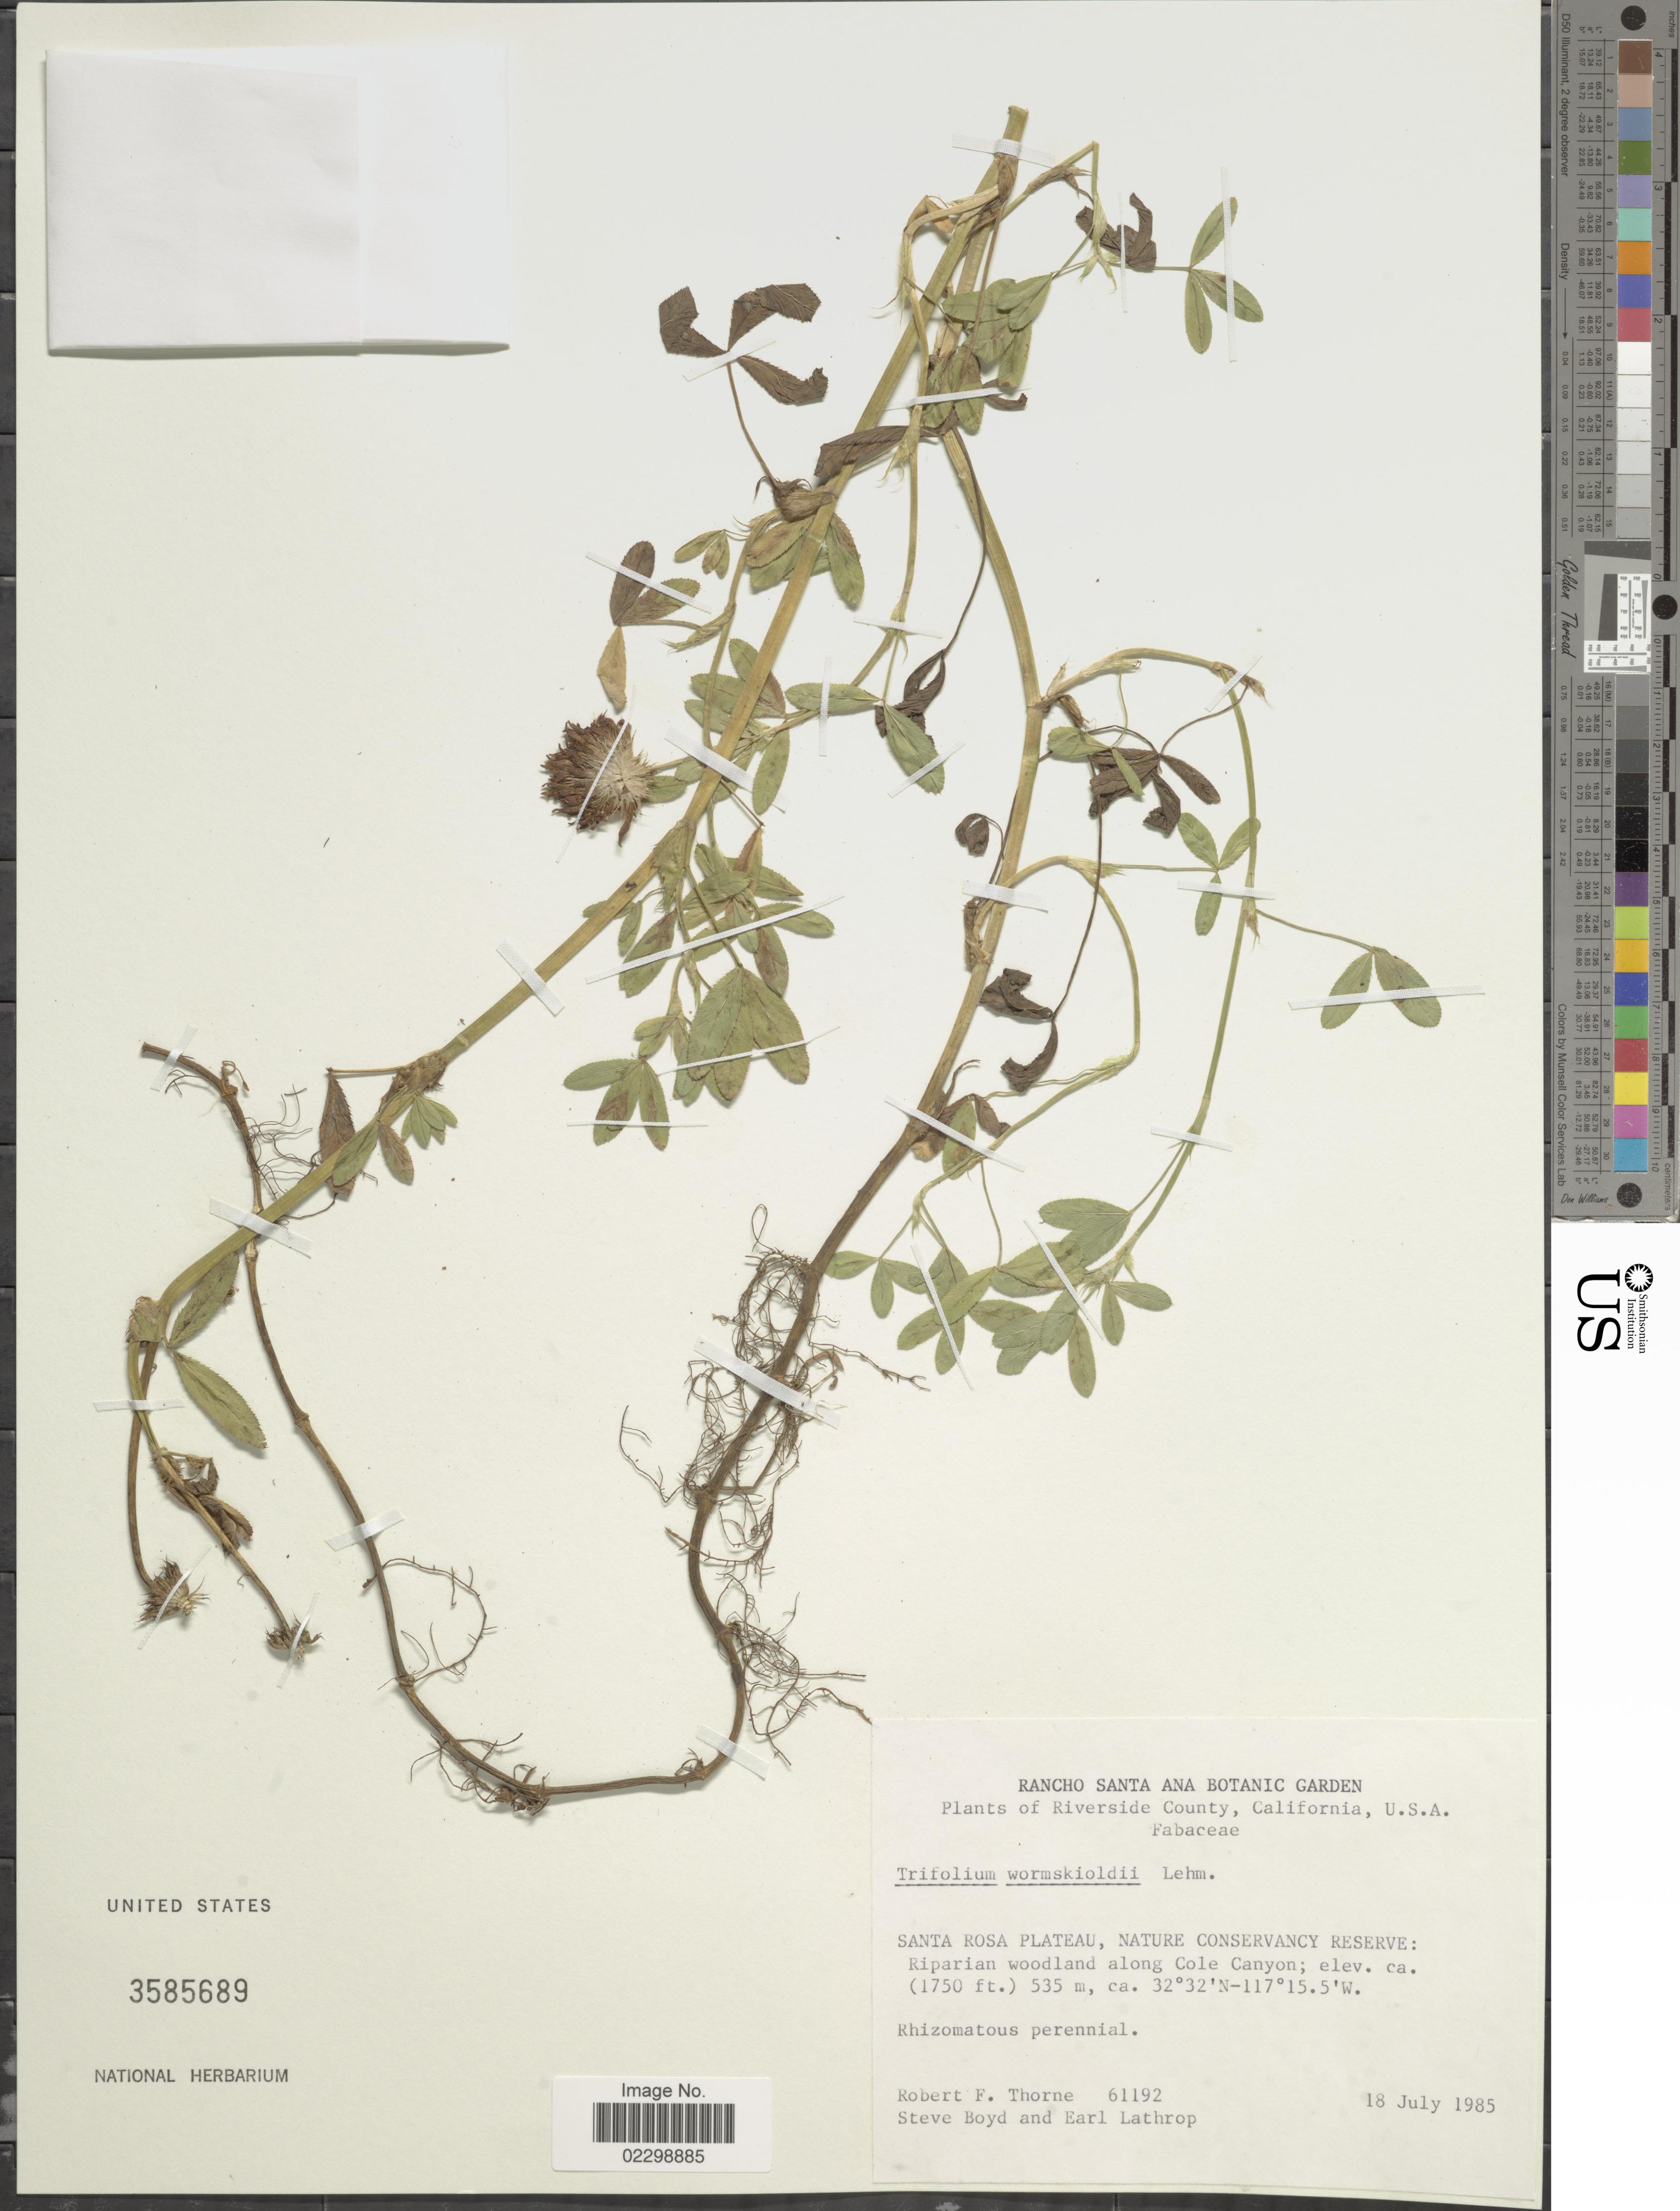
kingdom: Plantae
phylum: Tracheophyta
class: Magnoliopsida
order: Fabales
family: Fabaceae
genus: Trifolium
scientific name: Trifolium wormskioldii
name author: Lehm.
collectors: R. F. Thorne, S. Boyd & E. W. Lathrop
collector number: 61192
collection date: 1985-07-18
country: United States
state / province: California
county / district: Riverside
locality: Riverside County, Santa Rosa Plateau, Nature Conservancy Reserve: Riparian woodland along Cole Canyon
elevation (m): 533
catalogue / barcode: US 3585689